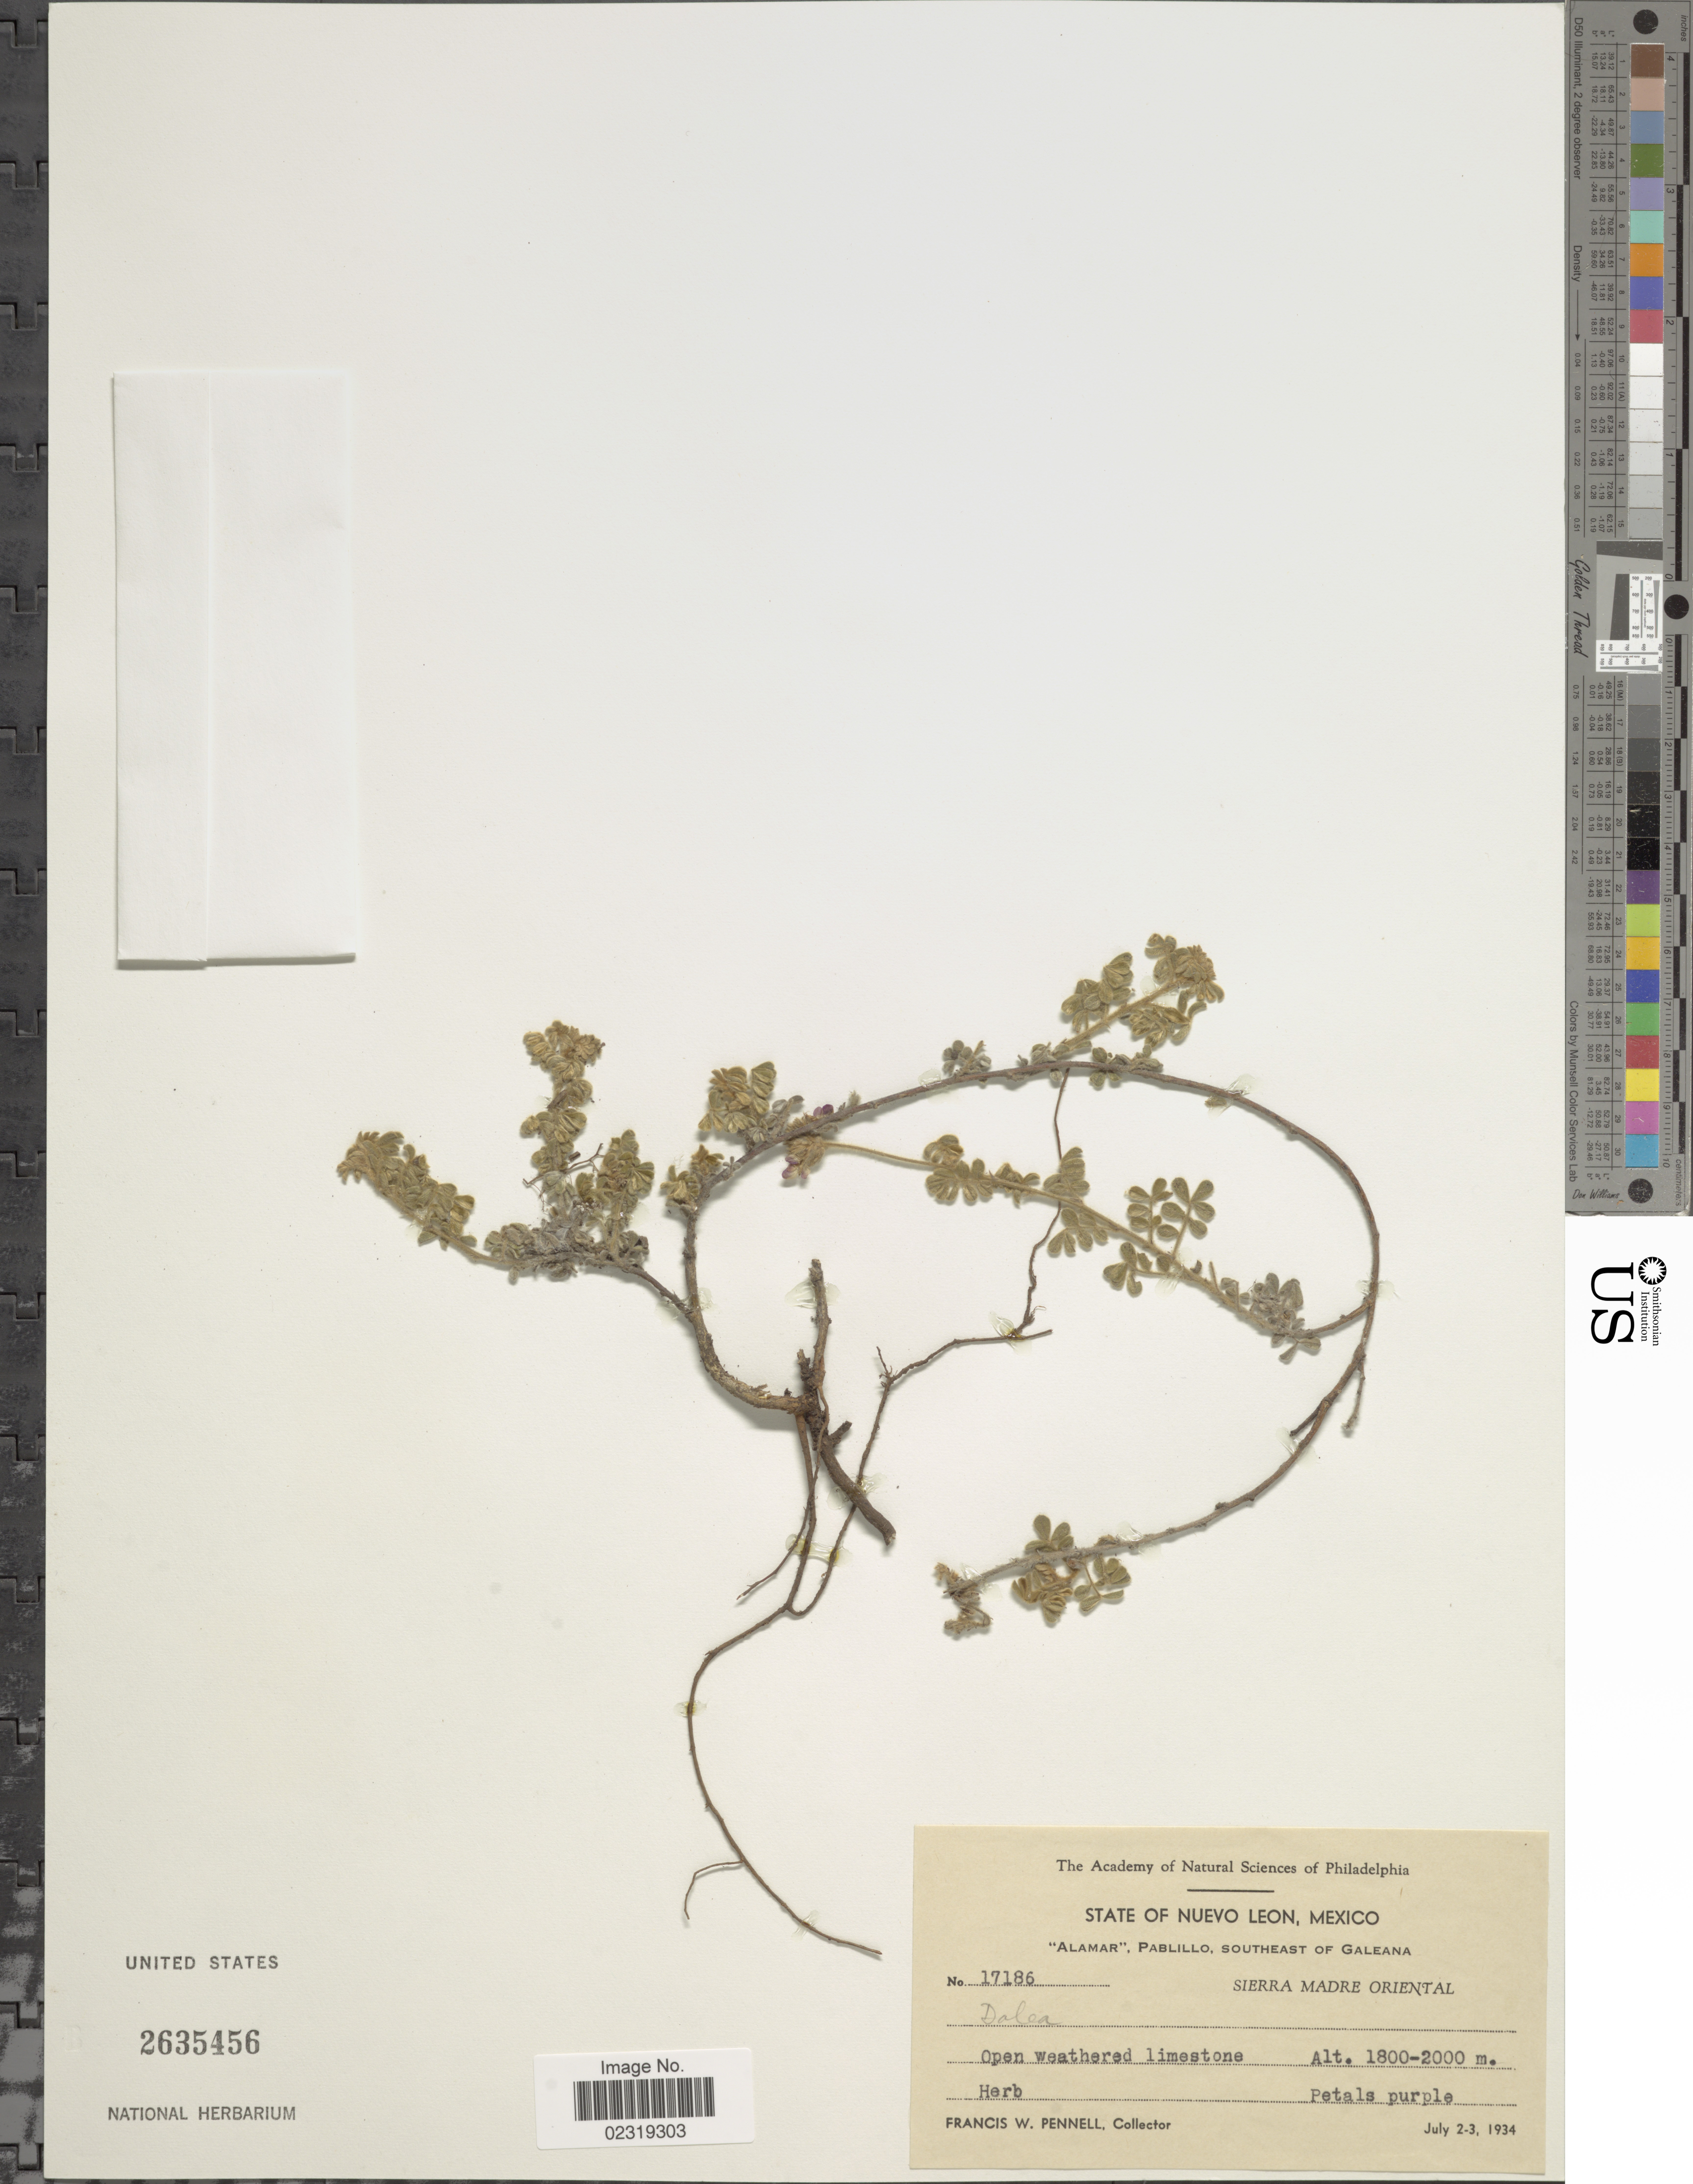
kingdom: Plantae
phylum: Tracheophyta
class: Magnoliopsida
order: Fabales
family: Fabaceae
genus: Dalea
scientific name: Dalea greggii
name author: A. Gray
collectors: F. W. Pennell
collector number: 17186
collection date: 1934-07-02/1934-07-03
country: Mexico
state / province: Nuevo León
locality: State of Nuevo Leon. "Alamar", Pablillo, Southeast of Galeana. Sierra Madre Oriental. Open weathered limestone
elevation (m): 1800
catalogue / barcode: US 2635456